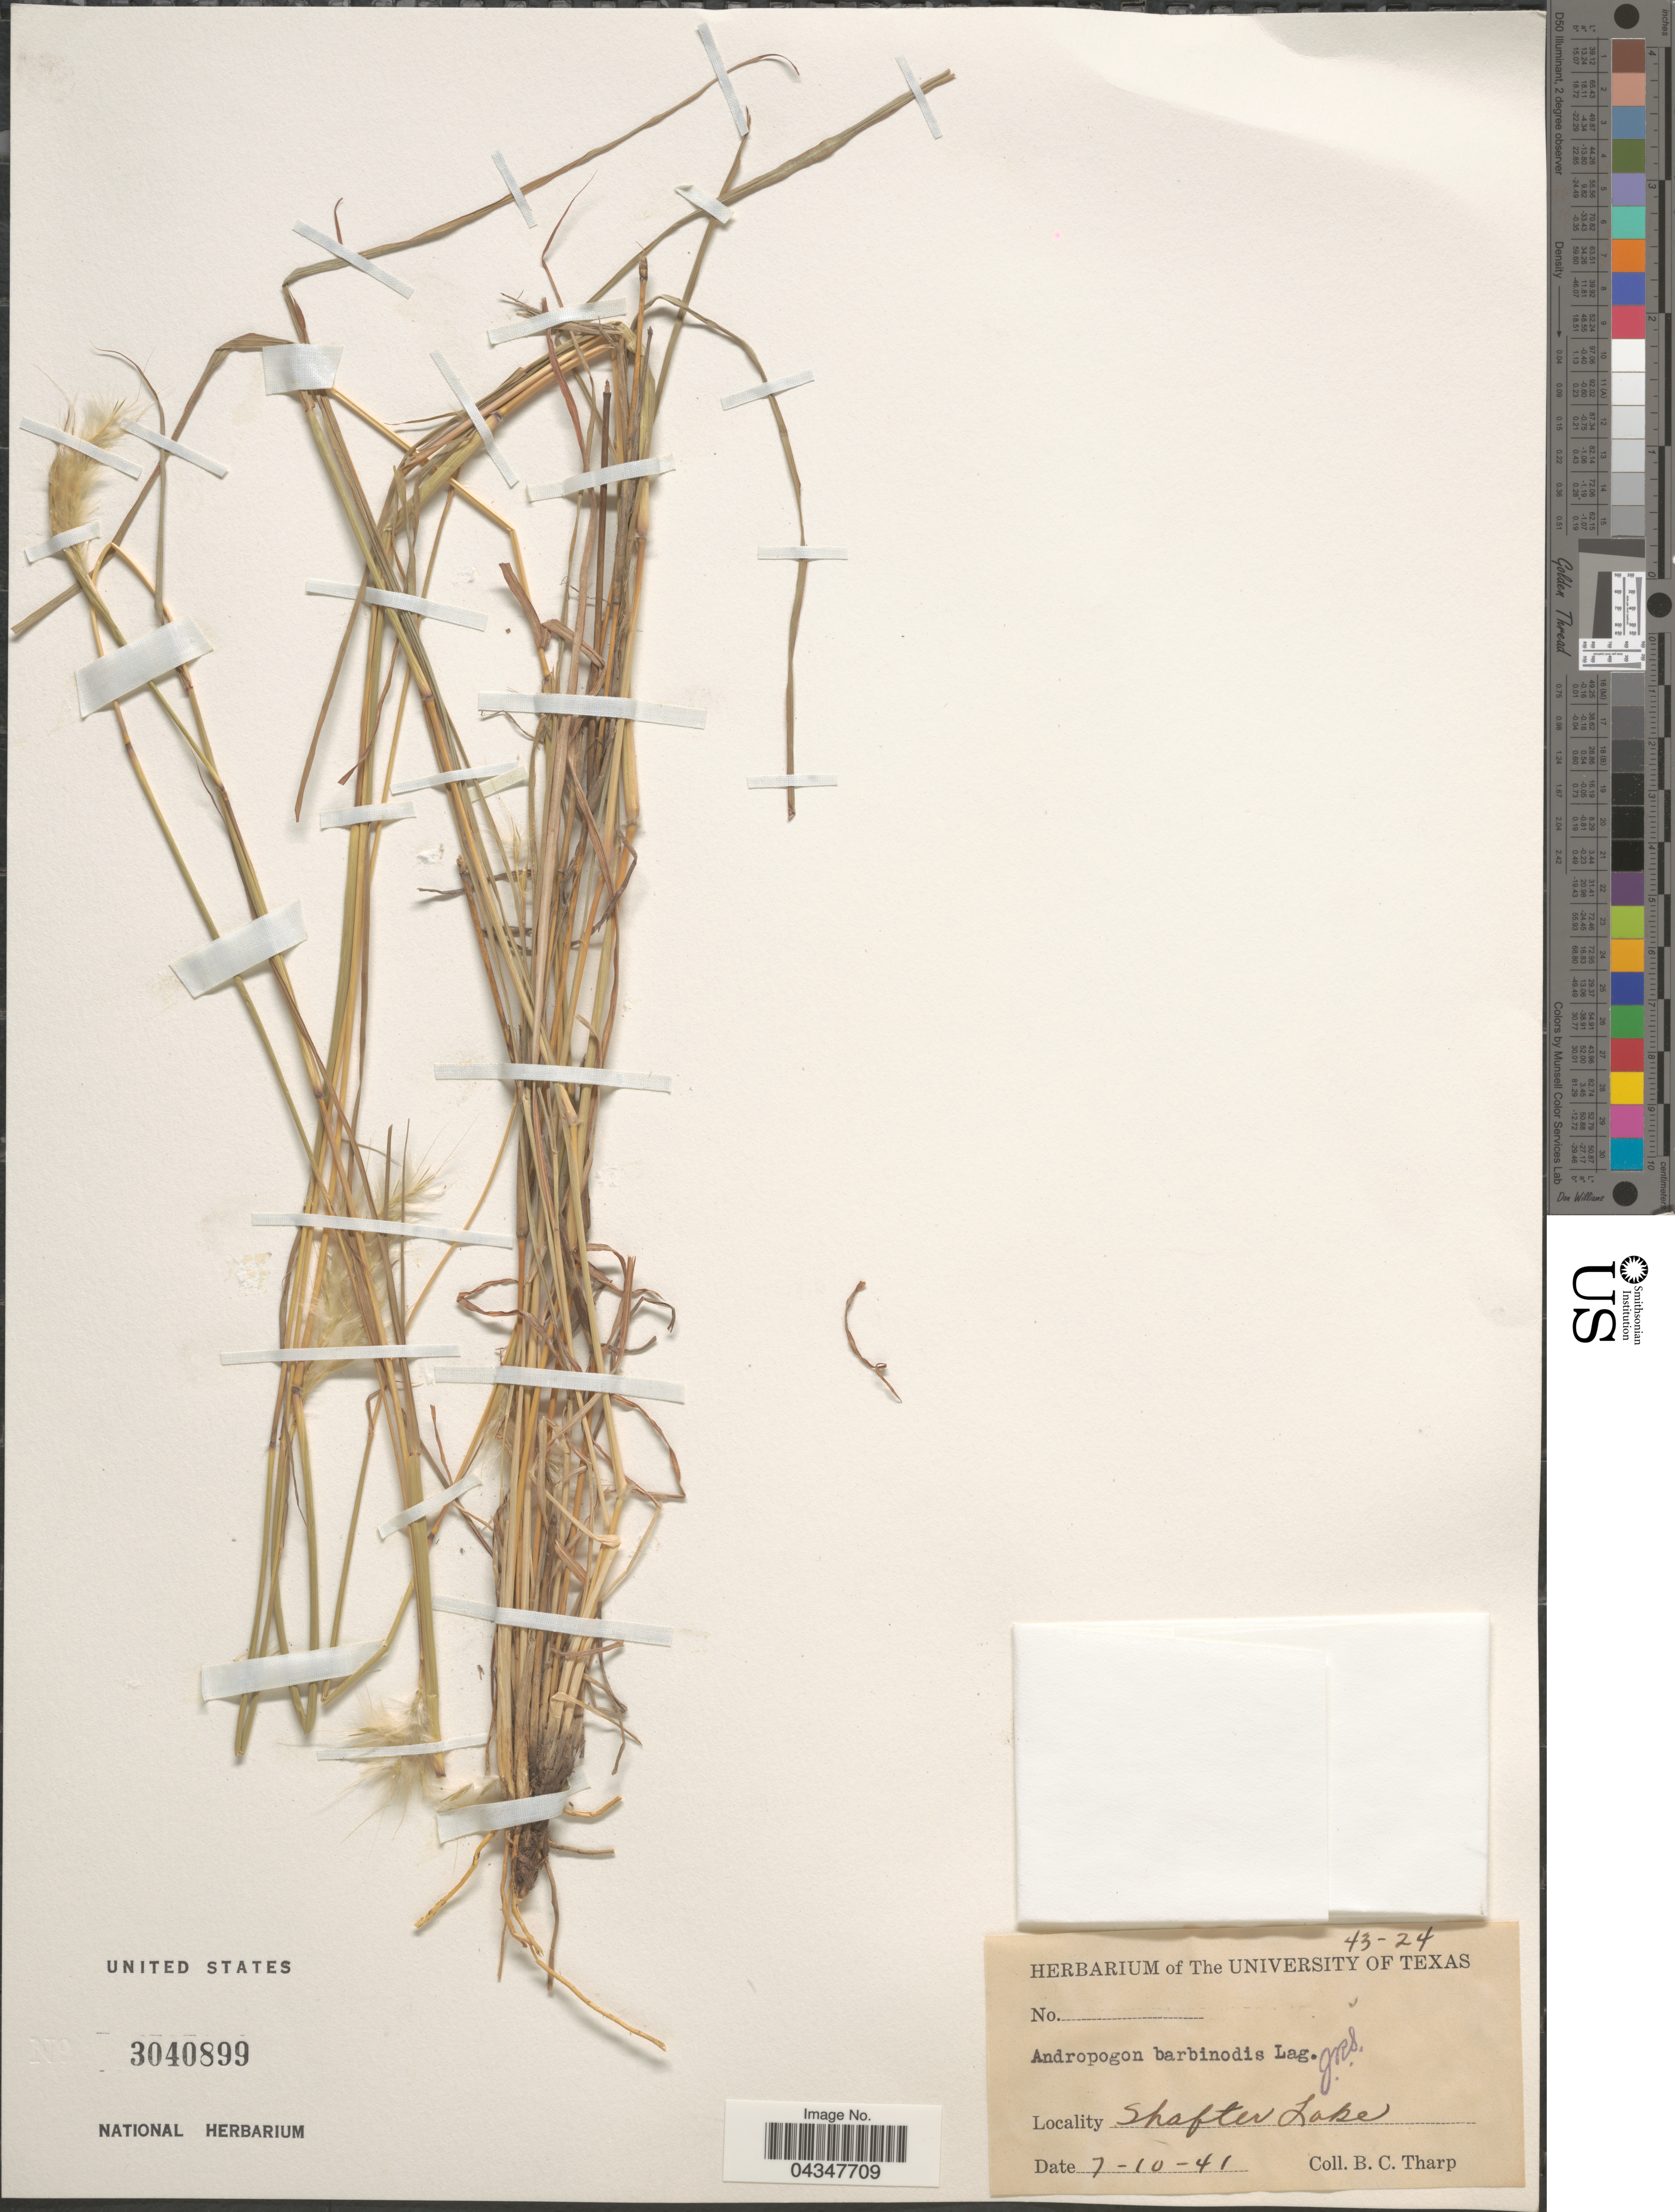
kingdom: Plantae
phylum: Tracheophyta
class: Liliopsida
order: Poales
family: Poaceae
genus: Bothriochloa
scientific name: Bothriochloa barbinodis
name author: (Lag.) Herter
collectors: B. C. Tharp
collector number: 43-24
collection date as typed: Transcribed d/m/y: 10/7/41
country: United States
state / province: Texas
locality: Shafter Lake.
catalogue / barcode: US 3040899